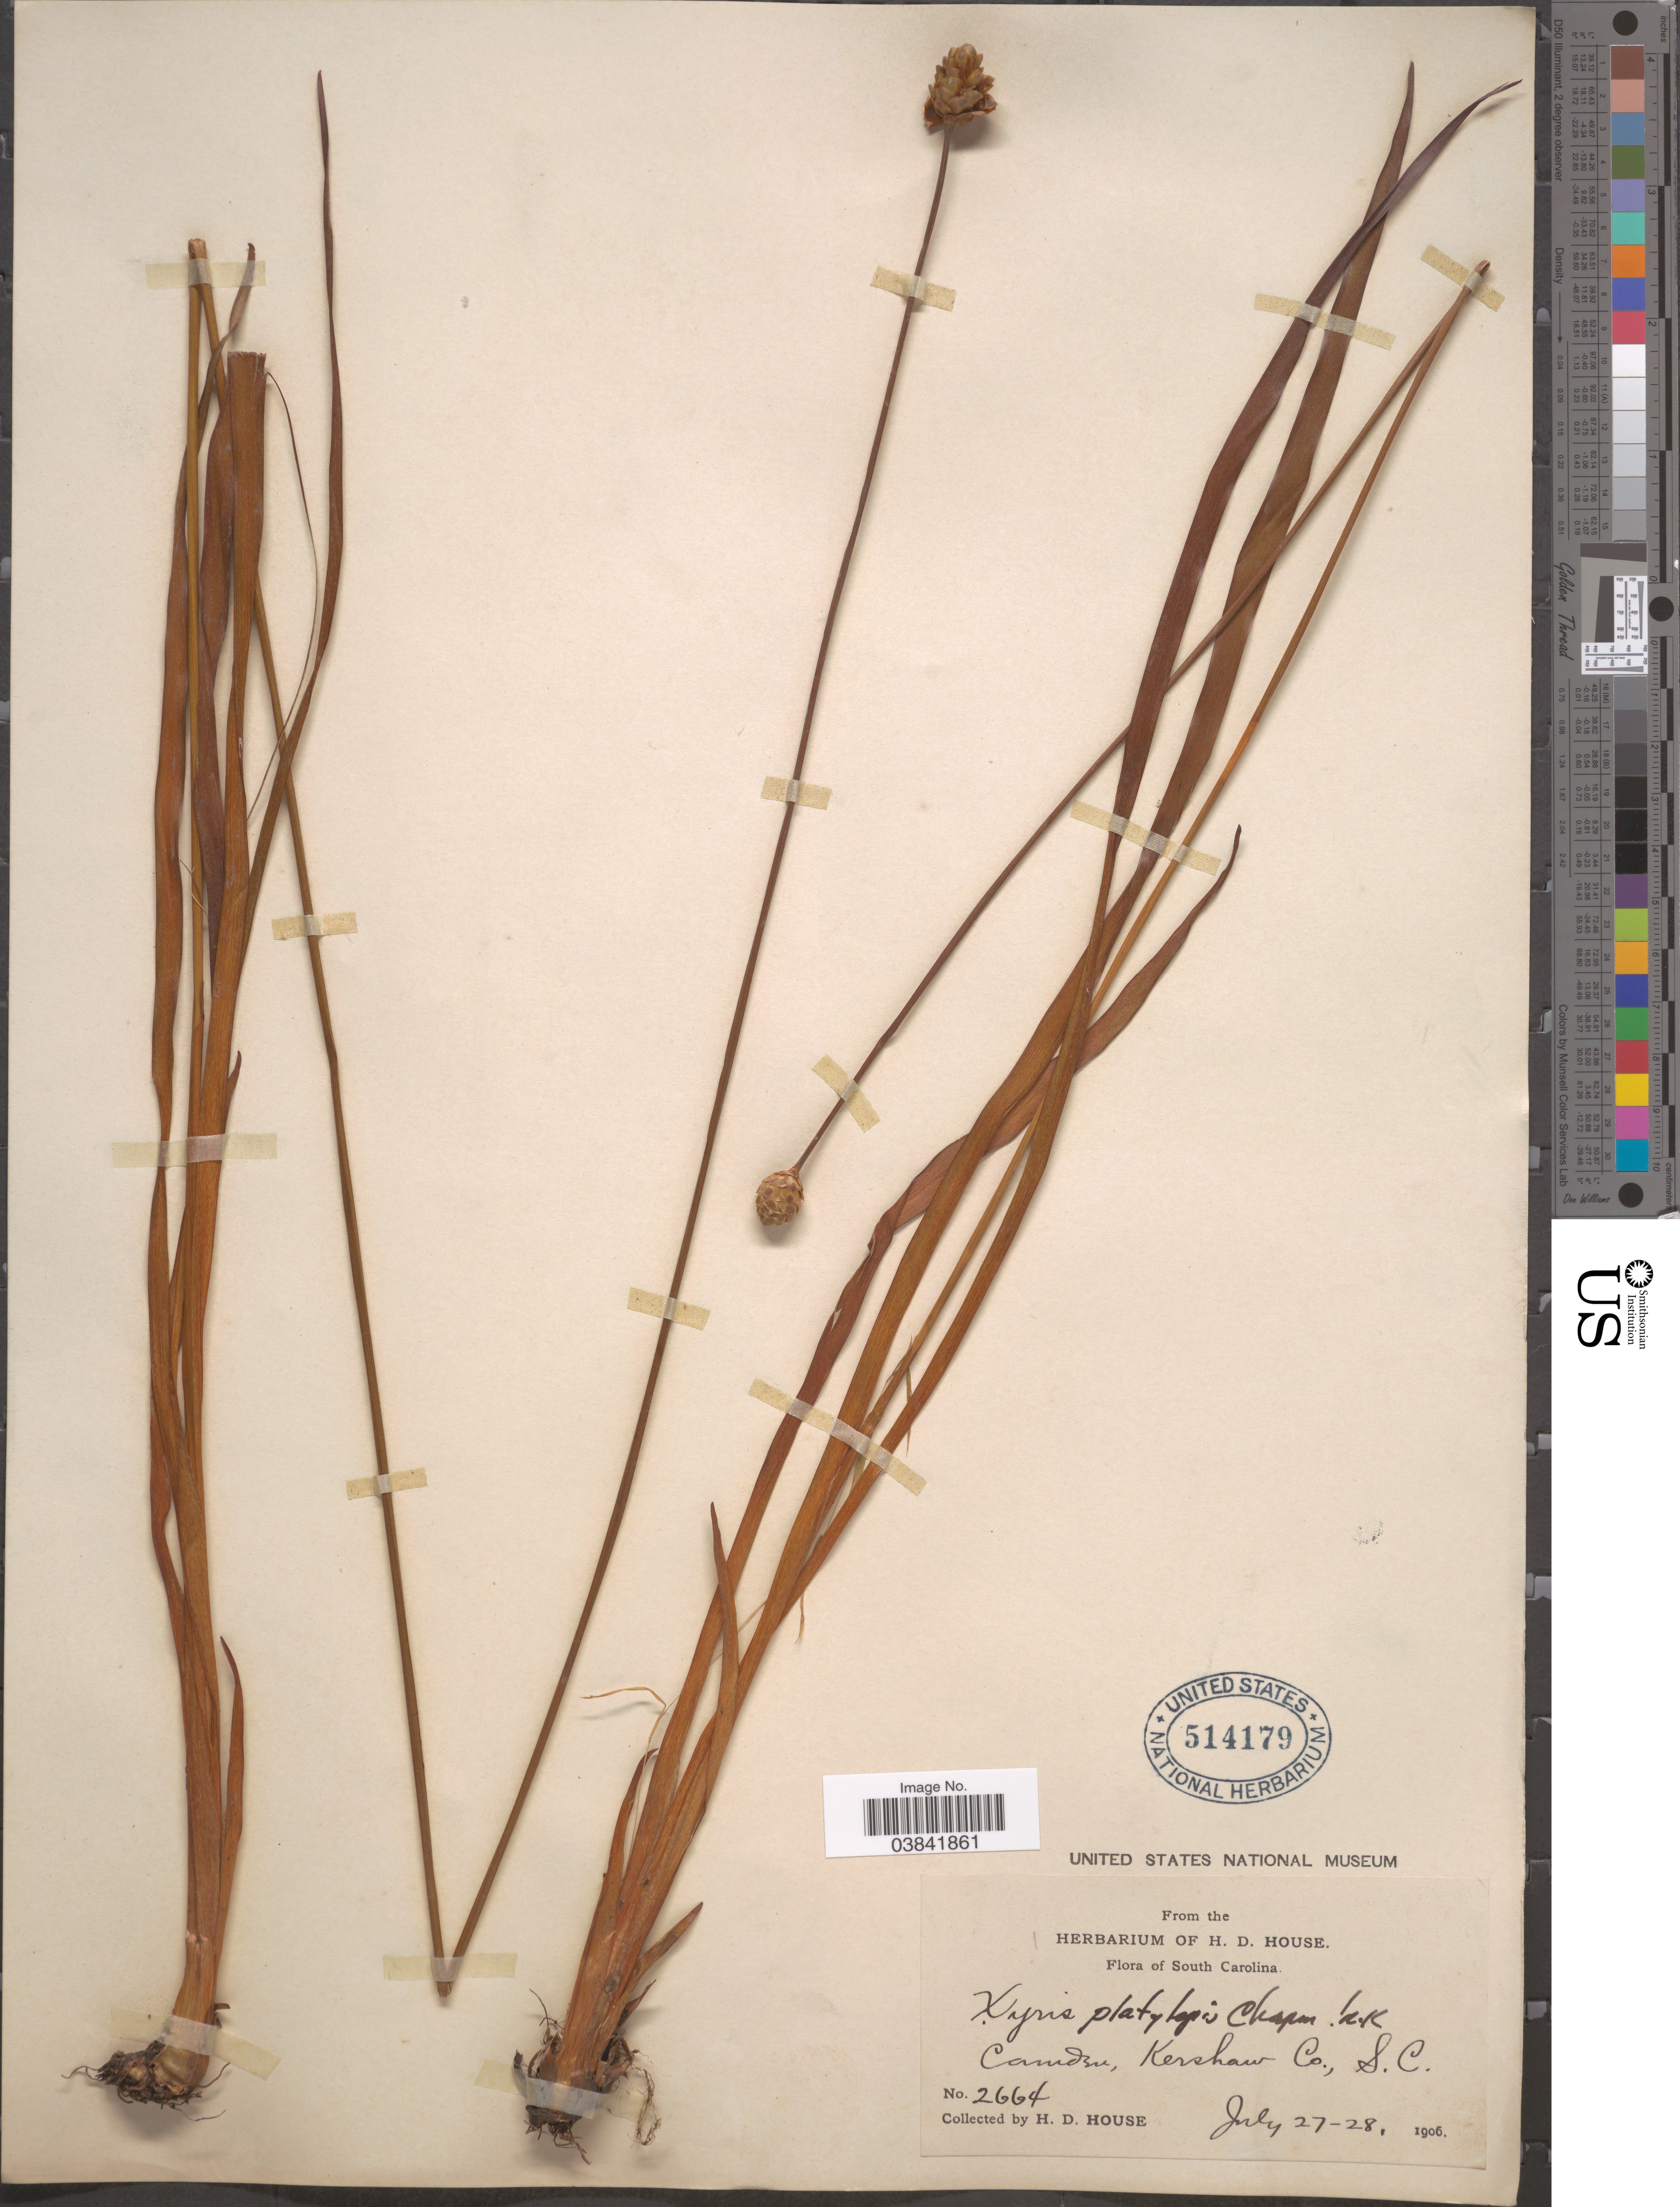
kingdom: Plantae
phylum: Tracheophyta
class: Liliopsida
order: Poales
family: Xyridaceae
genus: Xyris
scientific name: Xyris platylepis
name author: Chapm.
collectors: H. D. House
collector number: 2664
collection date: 1906-07-27/1906-07-28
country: United States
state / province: South Carolina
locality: Camden, Kershaw Co.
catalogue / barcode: US 514179